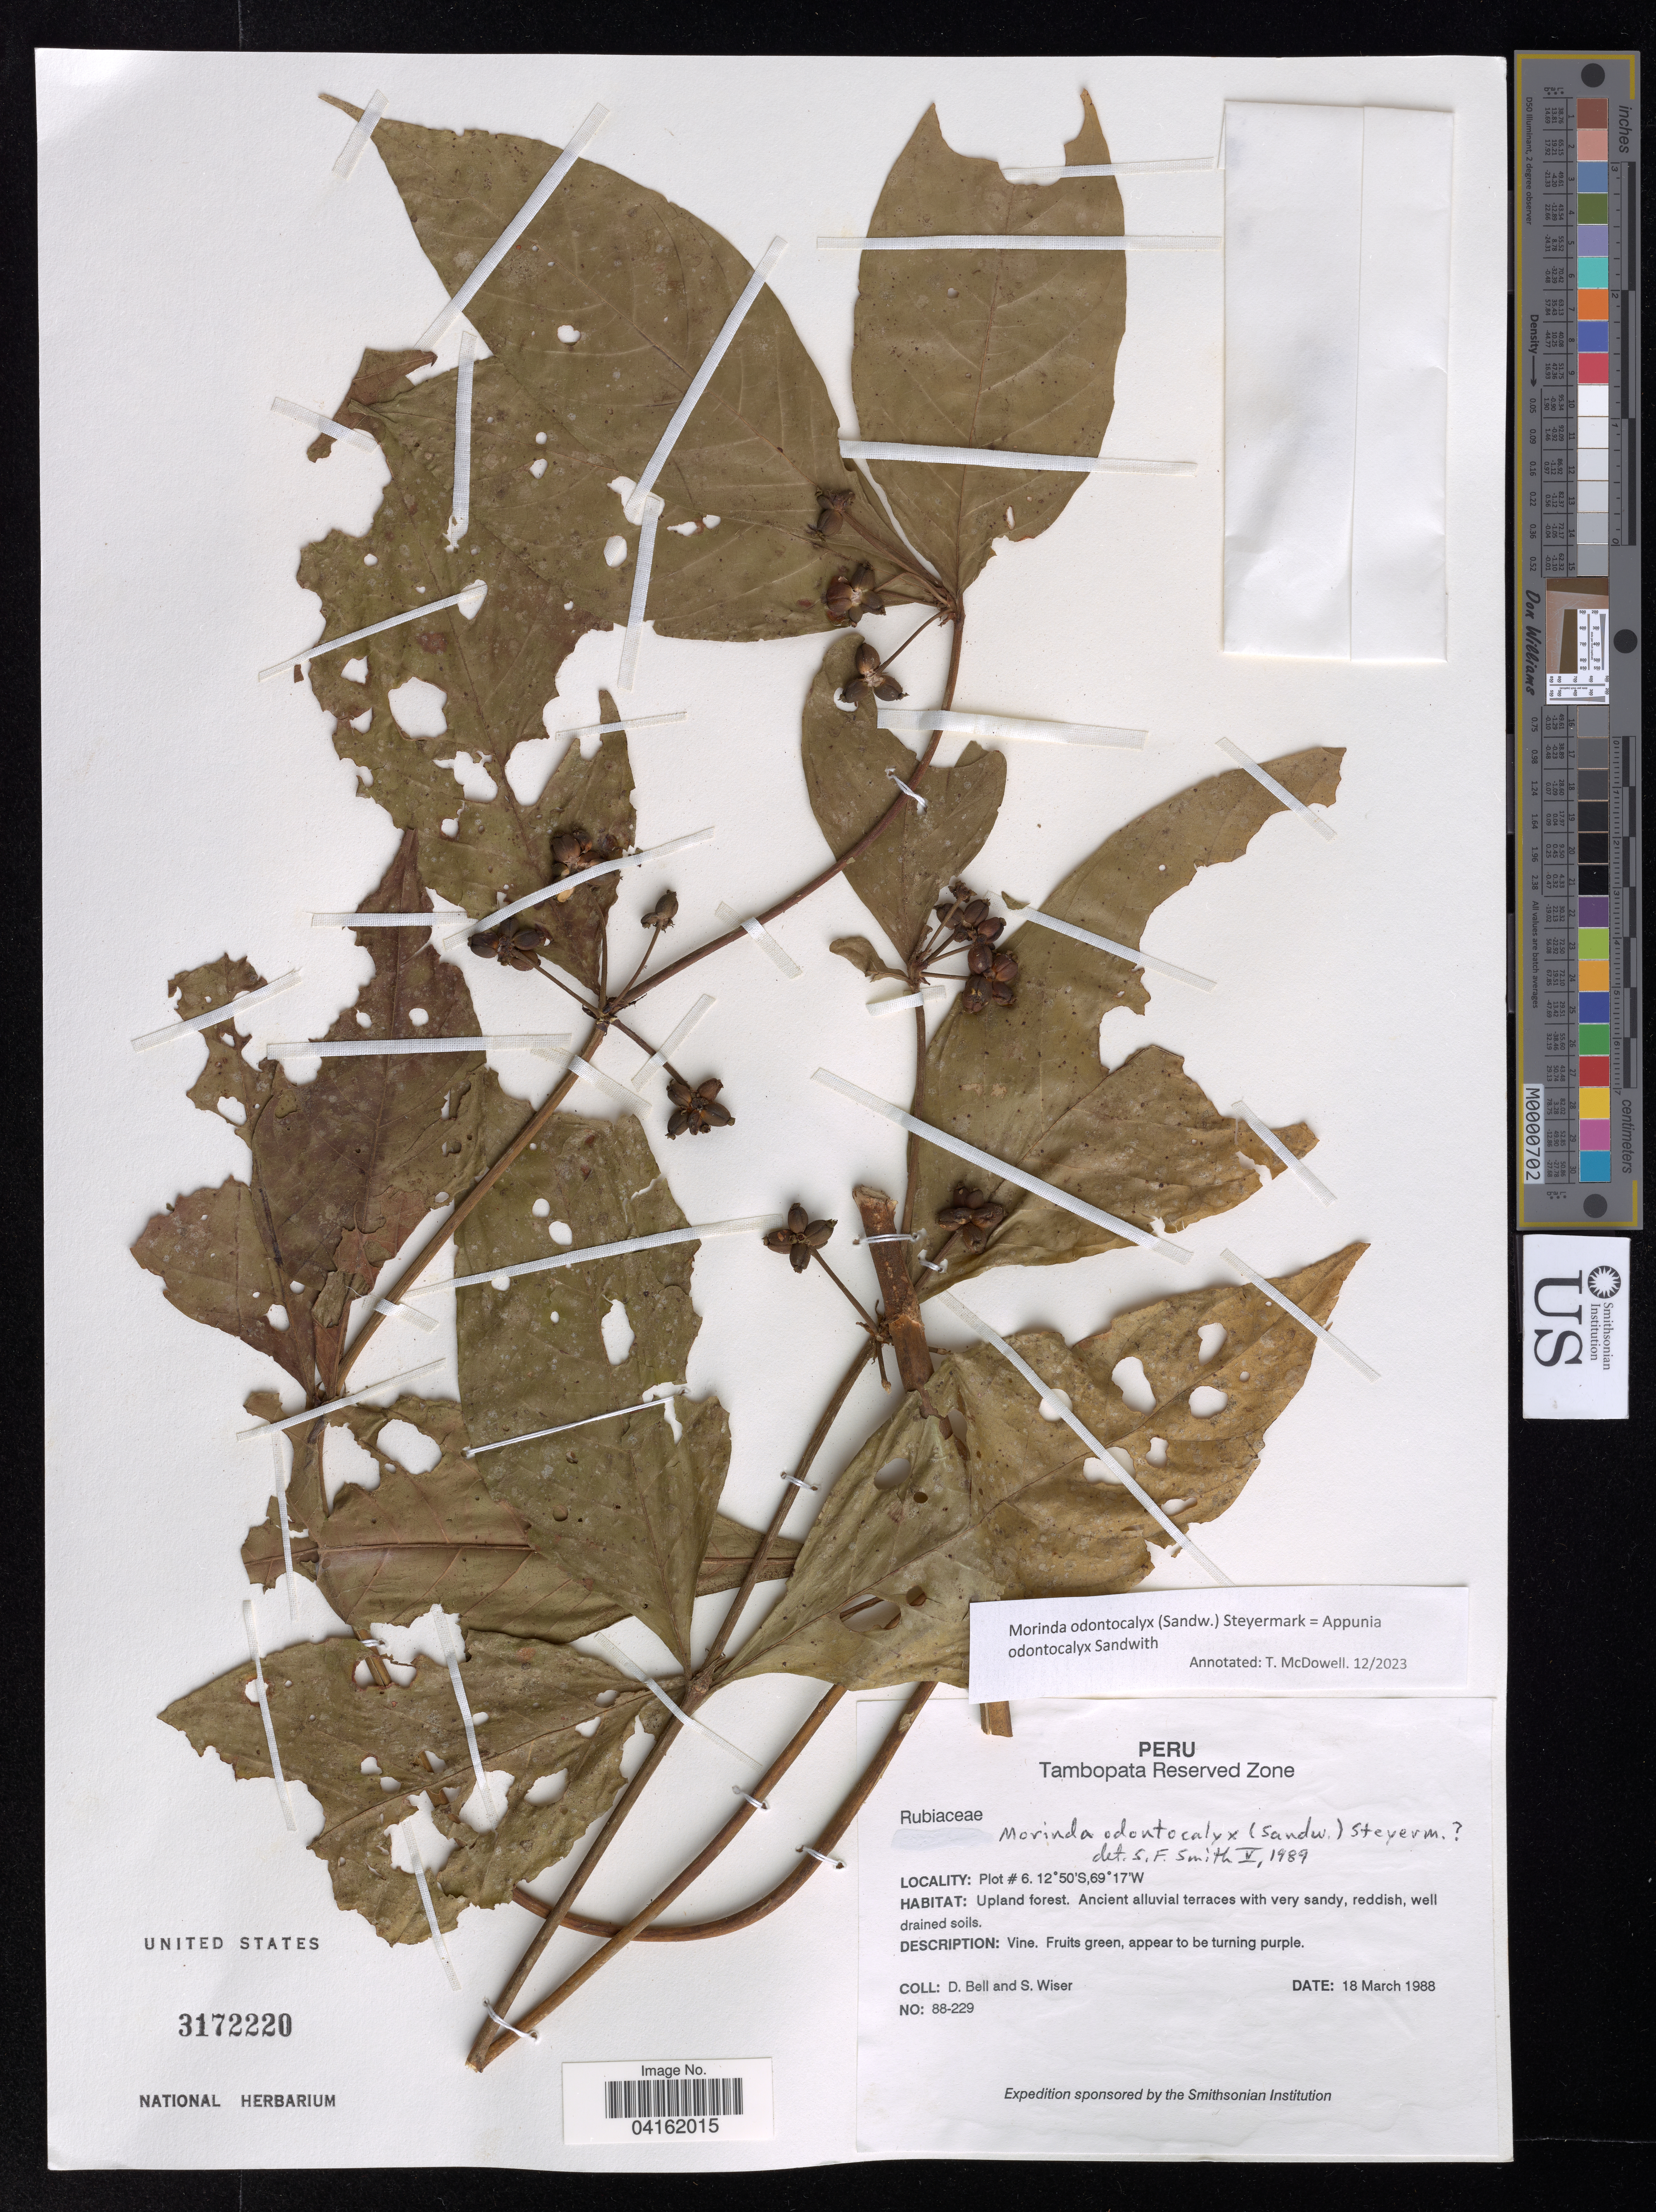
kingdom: Plantae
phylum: Tracheophyta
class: Magnoliopsida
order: Gentianales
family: Rubiaceae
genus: Appunia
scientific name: Appunia odontocalyx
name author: Sandwith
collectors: D. A. Bell & S. Wiser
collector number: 88-229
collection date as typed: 18 Mar 1988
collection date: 1988-03-18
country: Peru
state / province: Madre de Dios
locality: Tambopata reserved zone, upland forest, plot #6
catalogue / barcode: US 3172220